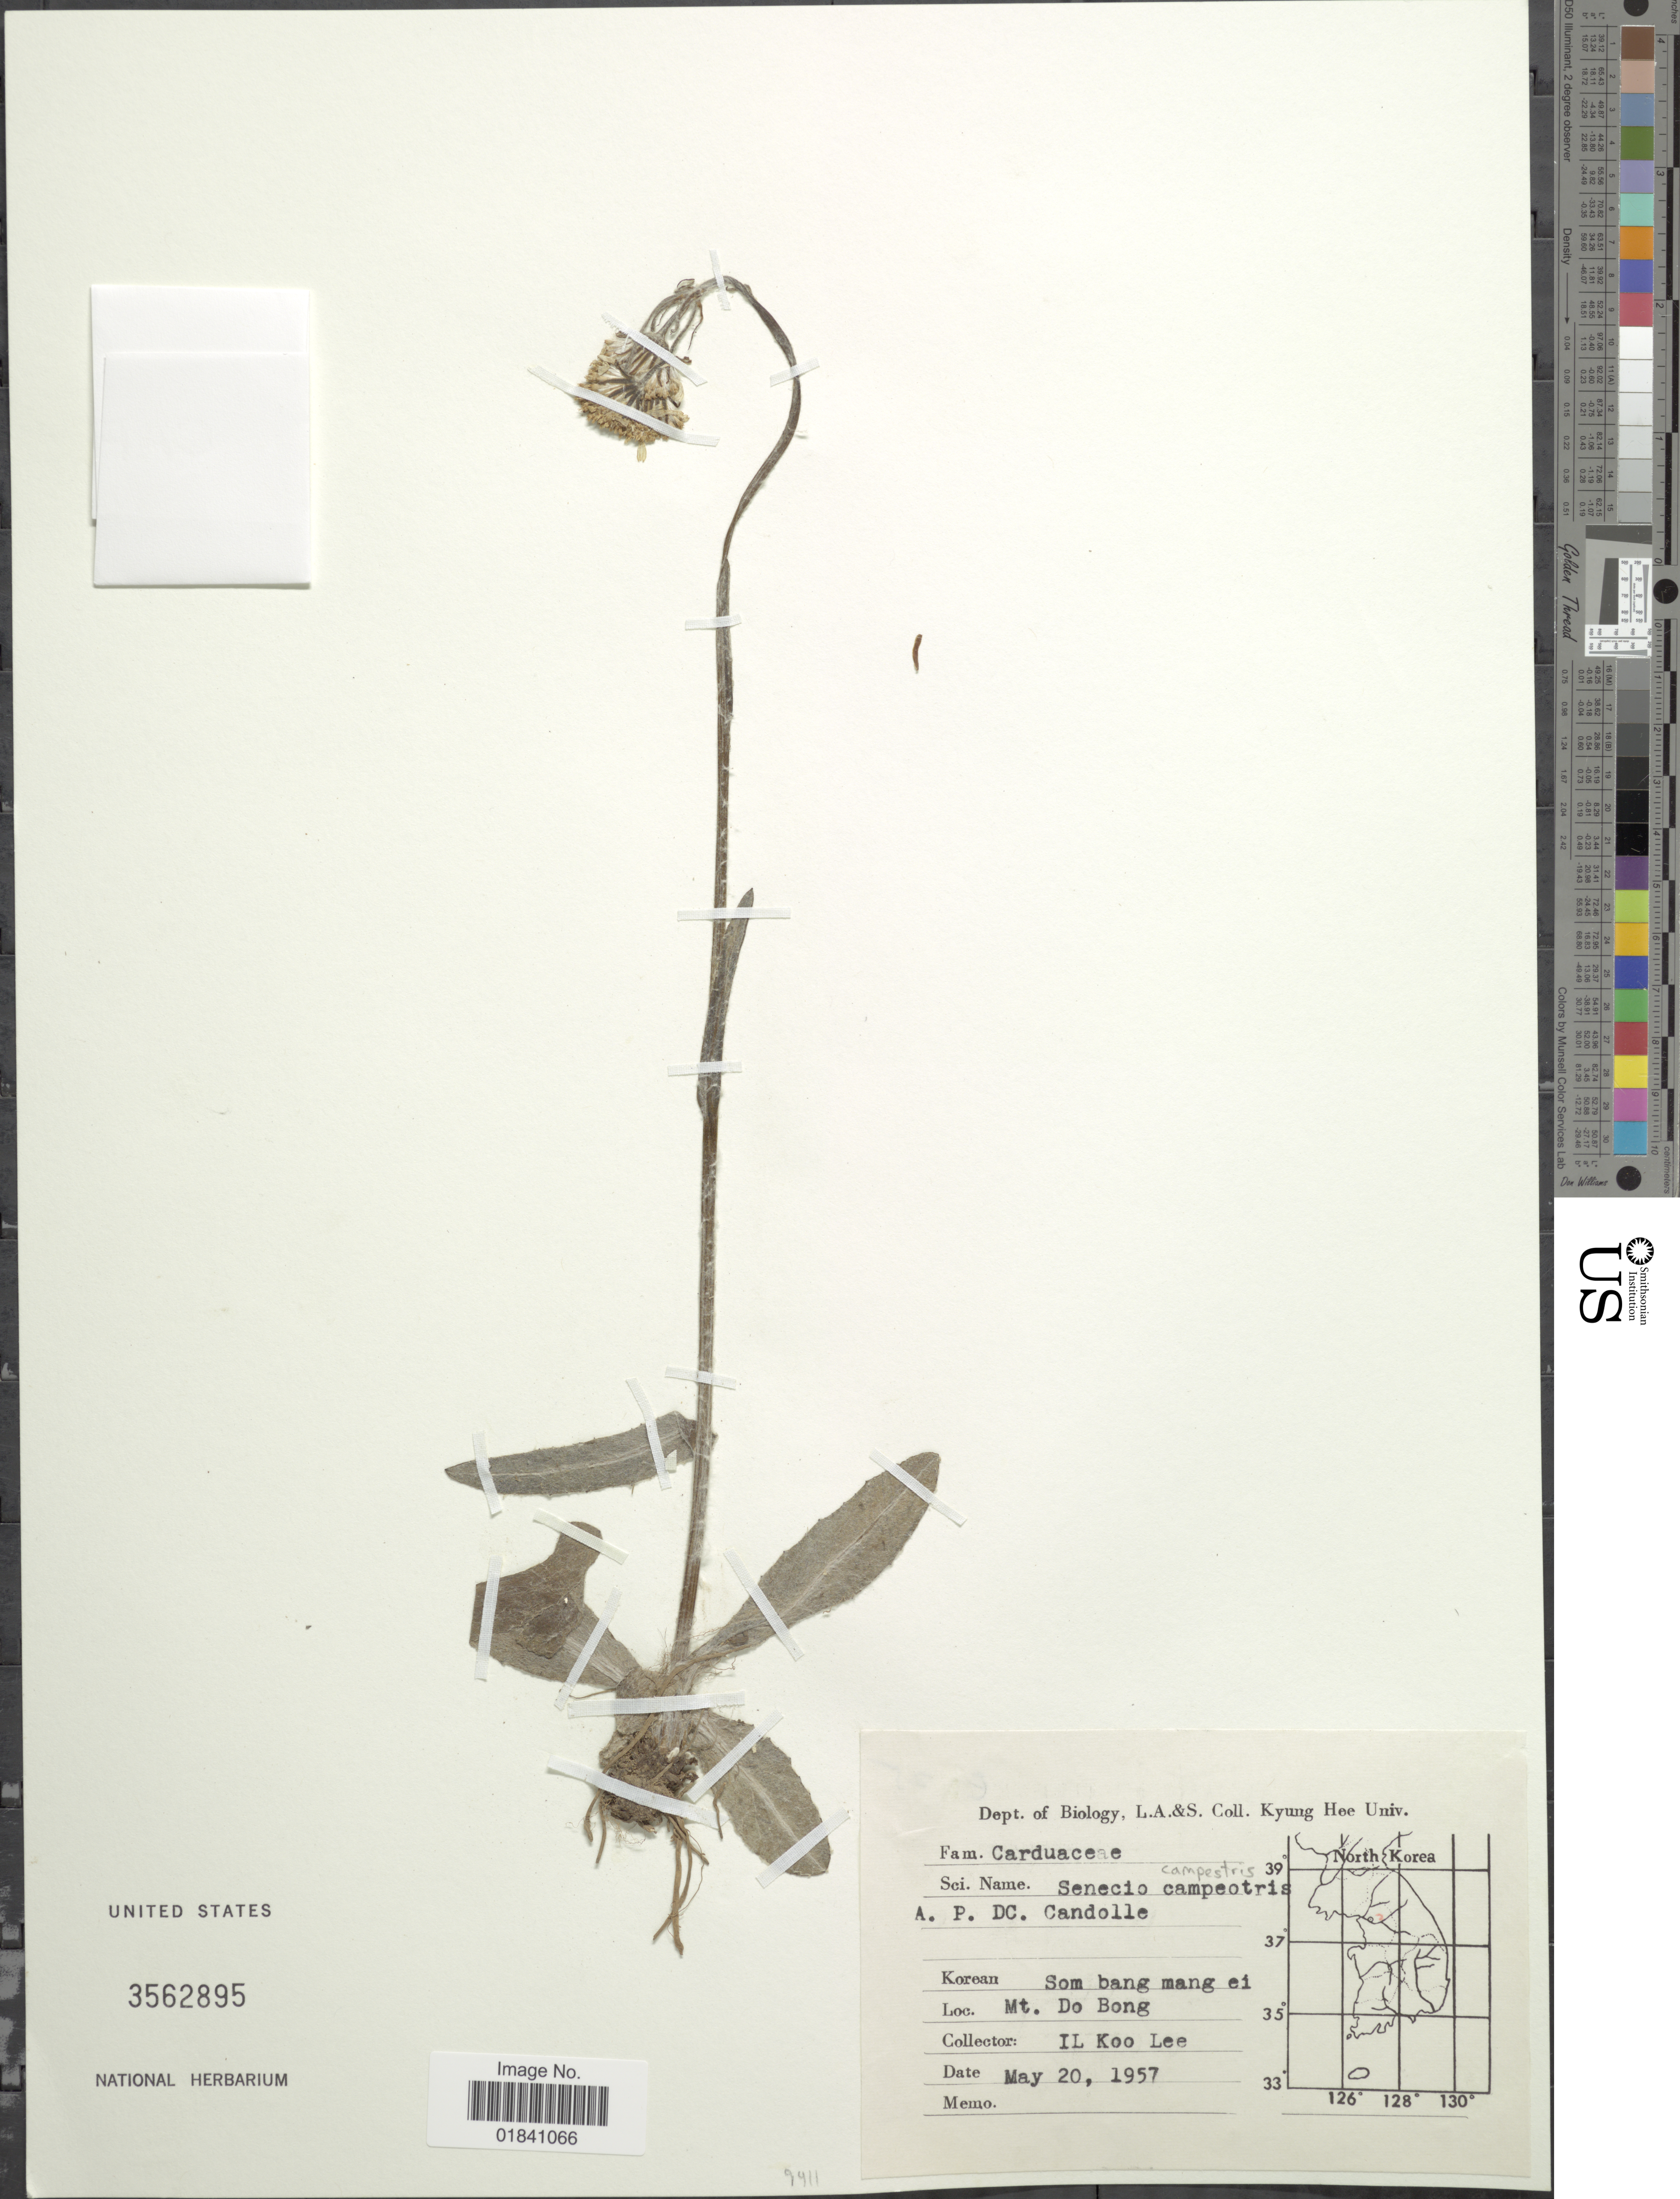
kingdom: Plantae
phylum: Tracheophyta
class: Magnoliopsida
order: Asterales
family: Asteraceae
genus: Senecio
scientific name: Senecio campestris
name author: DC.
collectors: I. Lee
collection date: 1957-05-20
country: South Korea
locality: Mt. Do Bong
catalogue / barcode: US 3562895